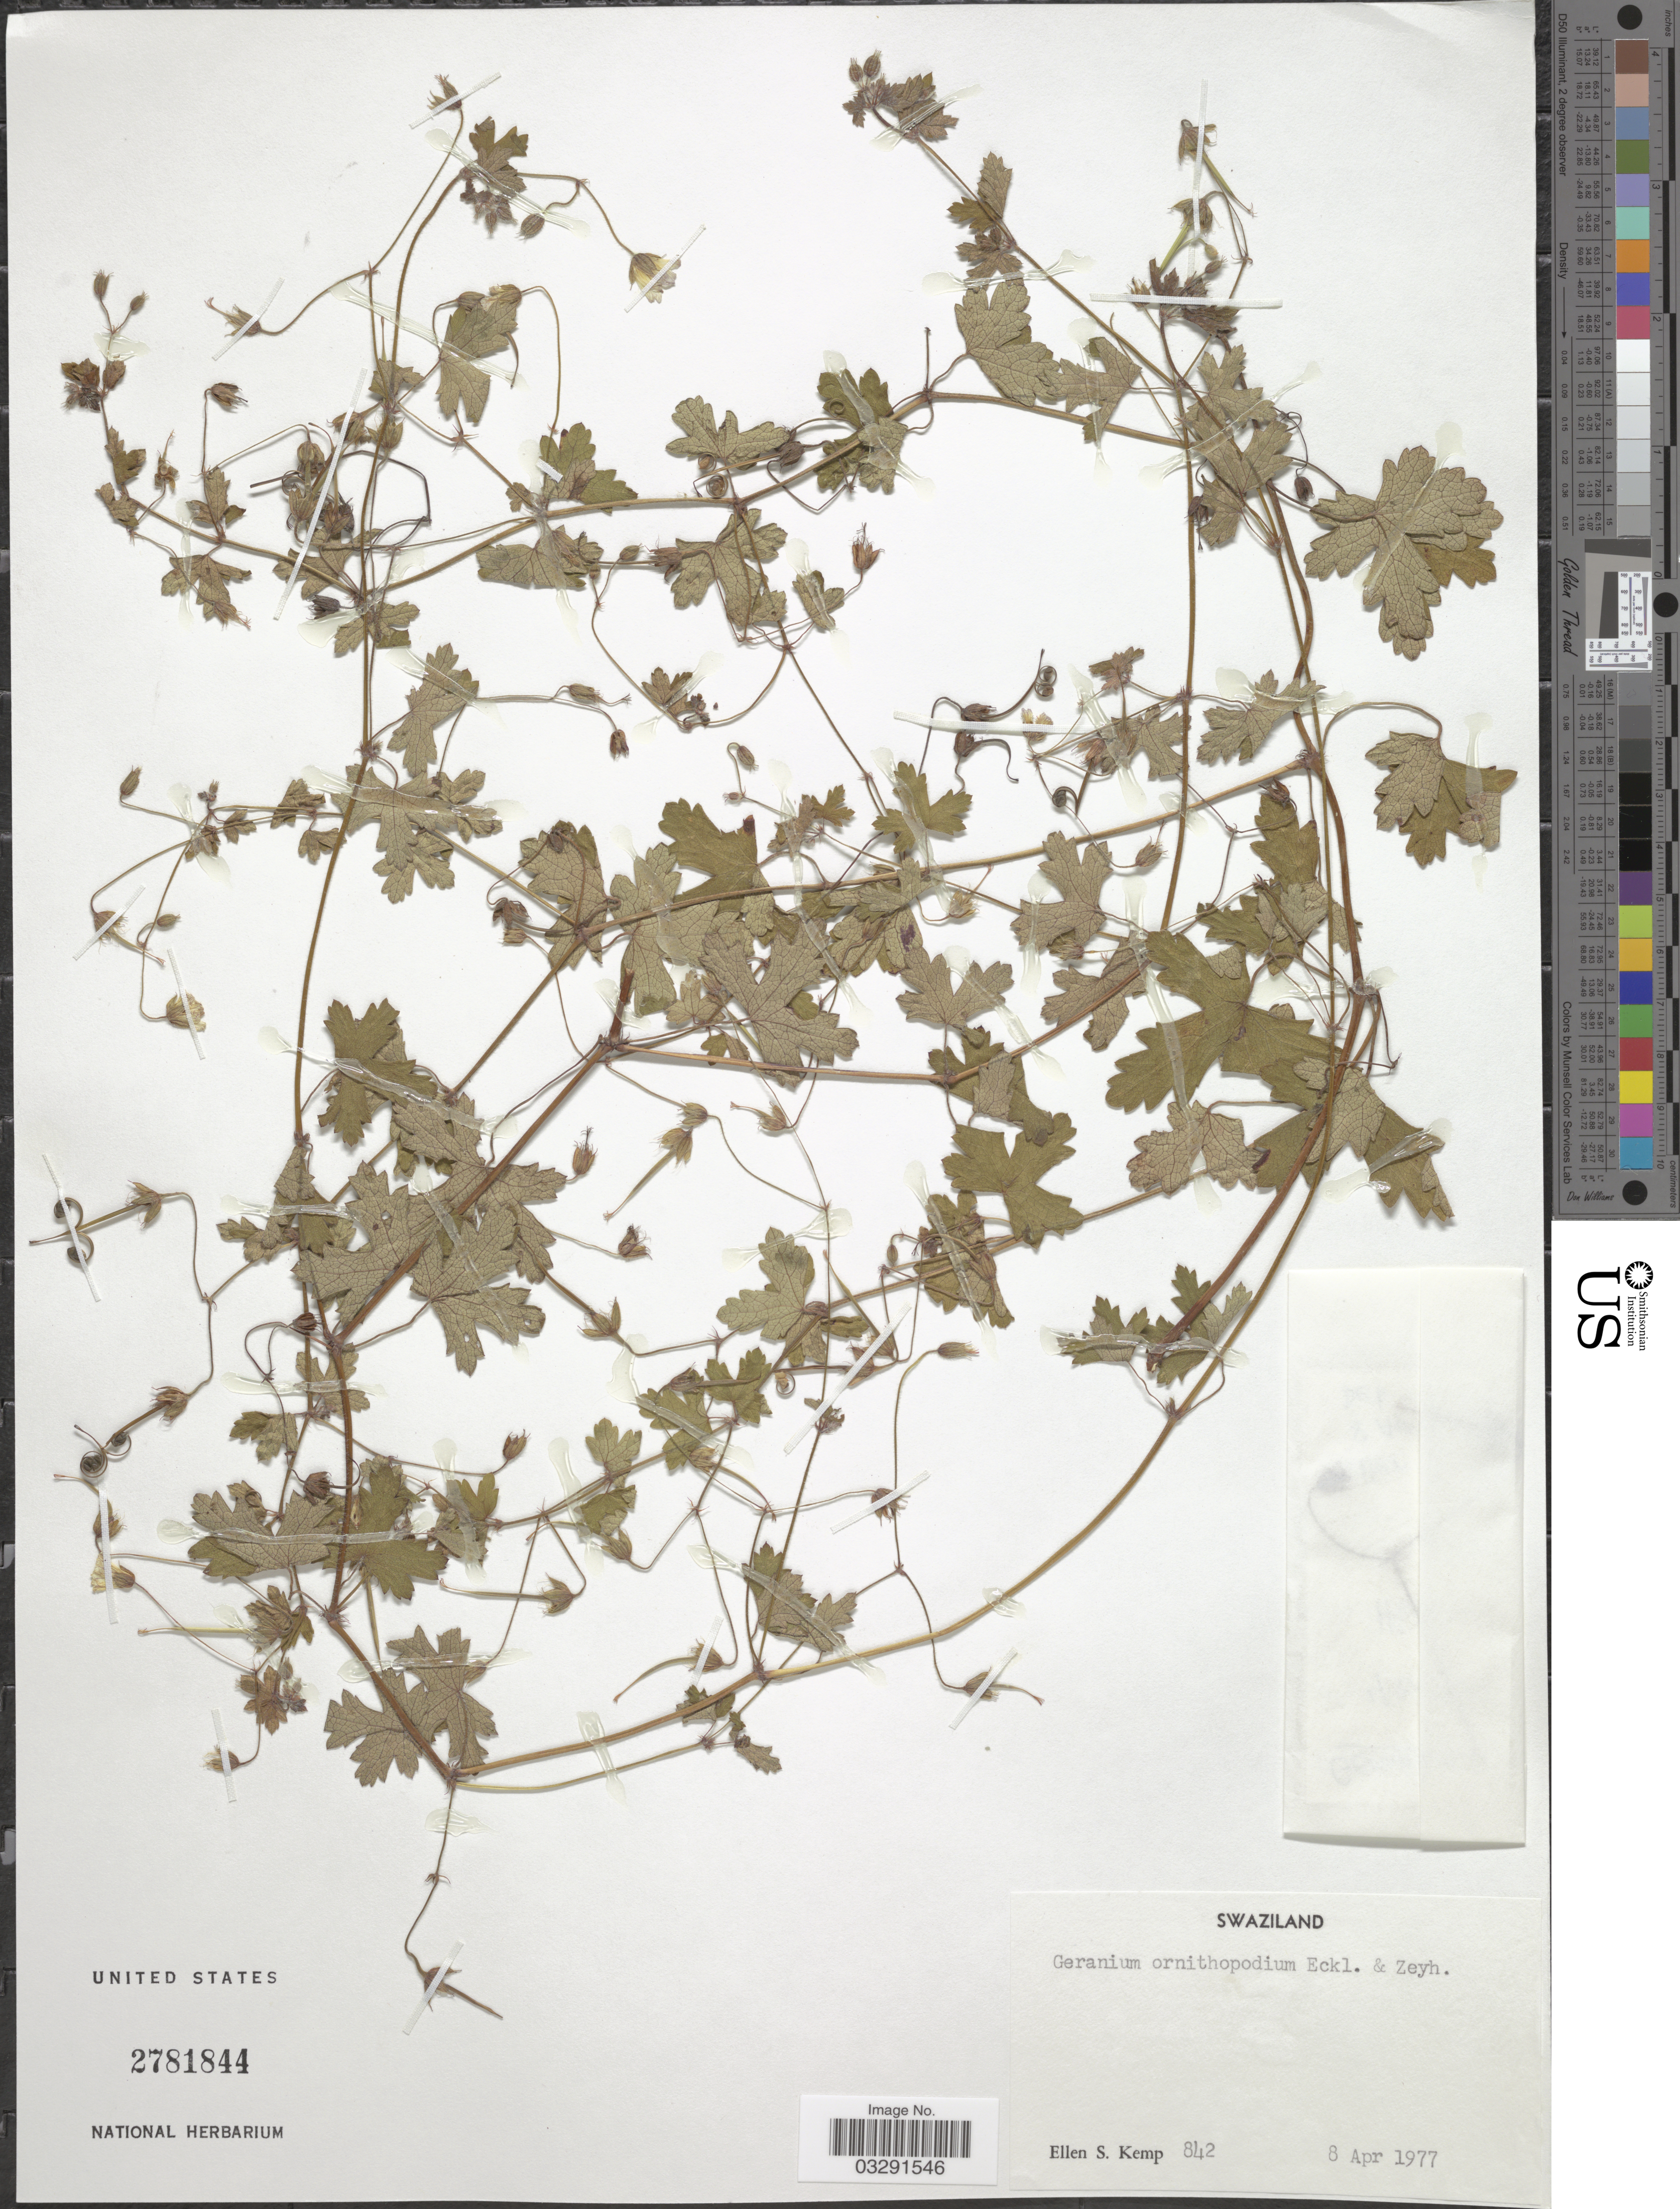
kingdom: Plantae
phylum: Tracheophyta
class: Magnoliopsida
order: Geraniales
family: Geraniaceae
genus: Geranium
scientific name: Geranium wakkerstroomianum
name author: R. Knuth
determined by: Aedo, C.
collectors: E. S. Kemp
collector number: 842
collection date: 1977-04-08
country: Eswatini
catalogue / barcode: US 2781844